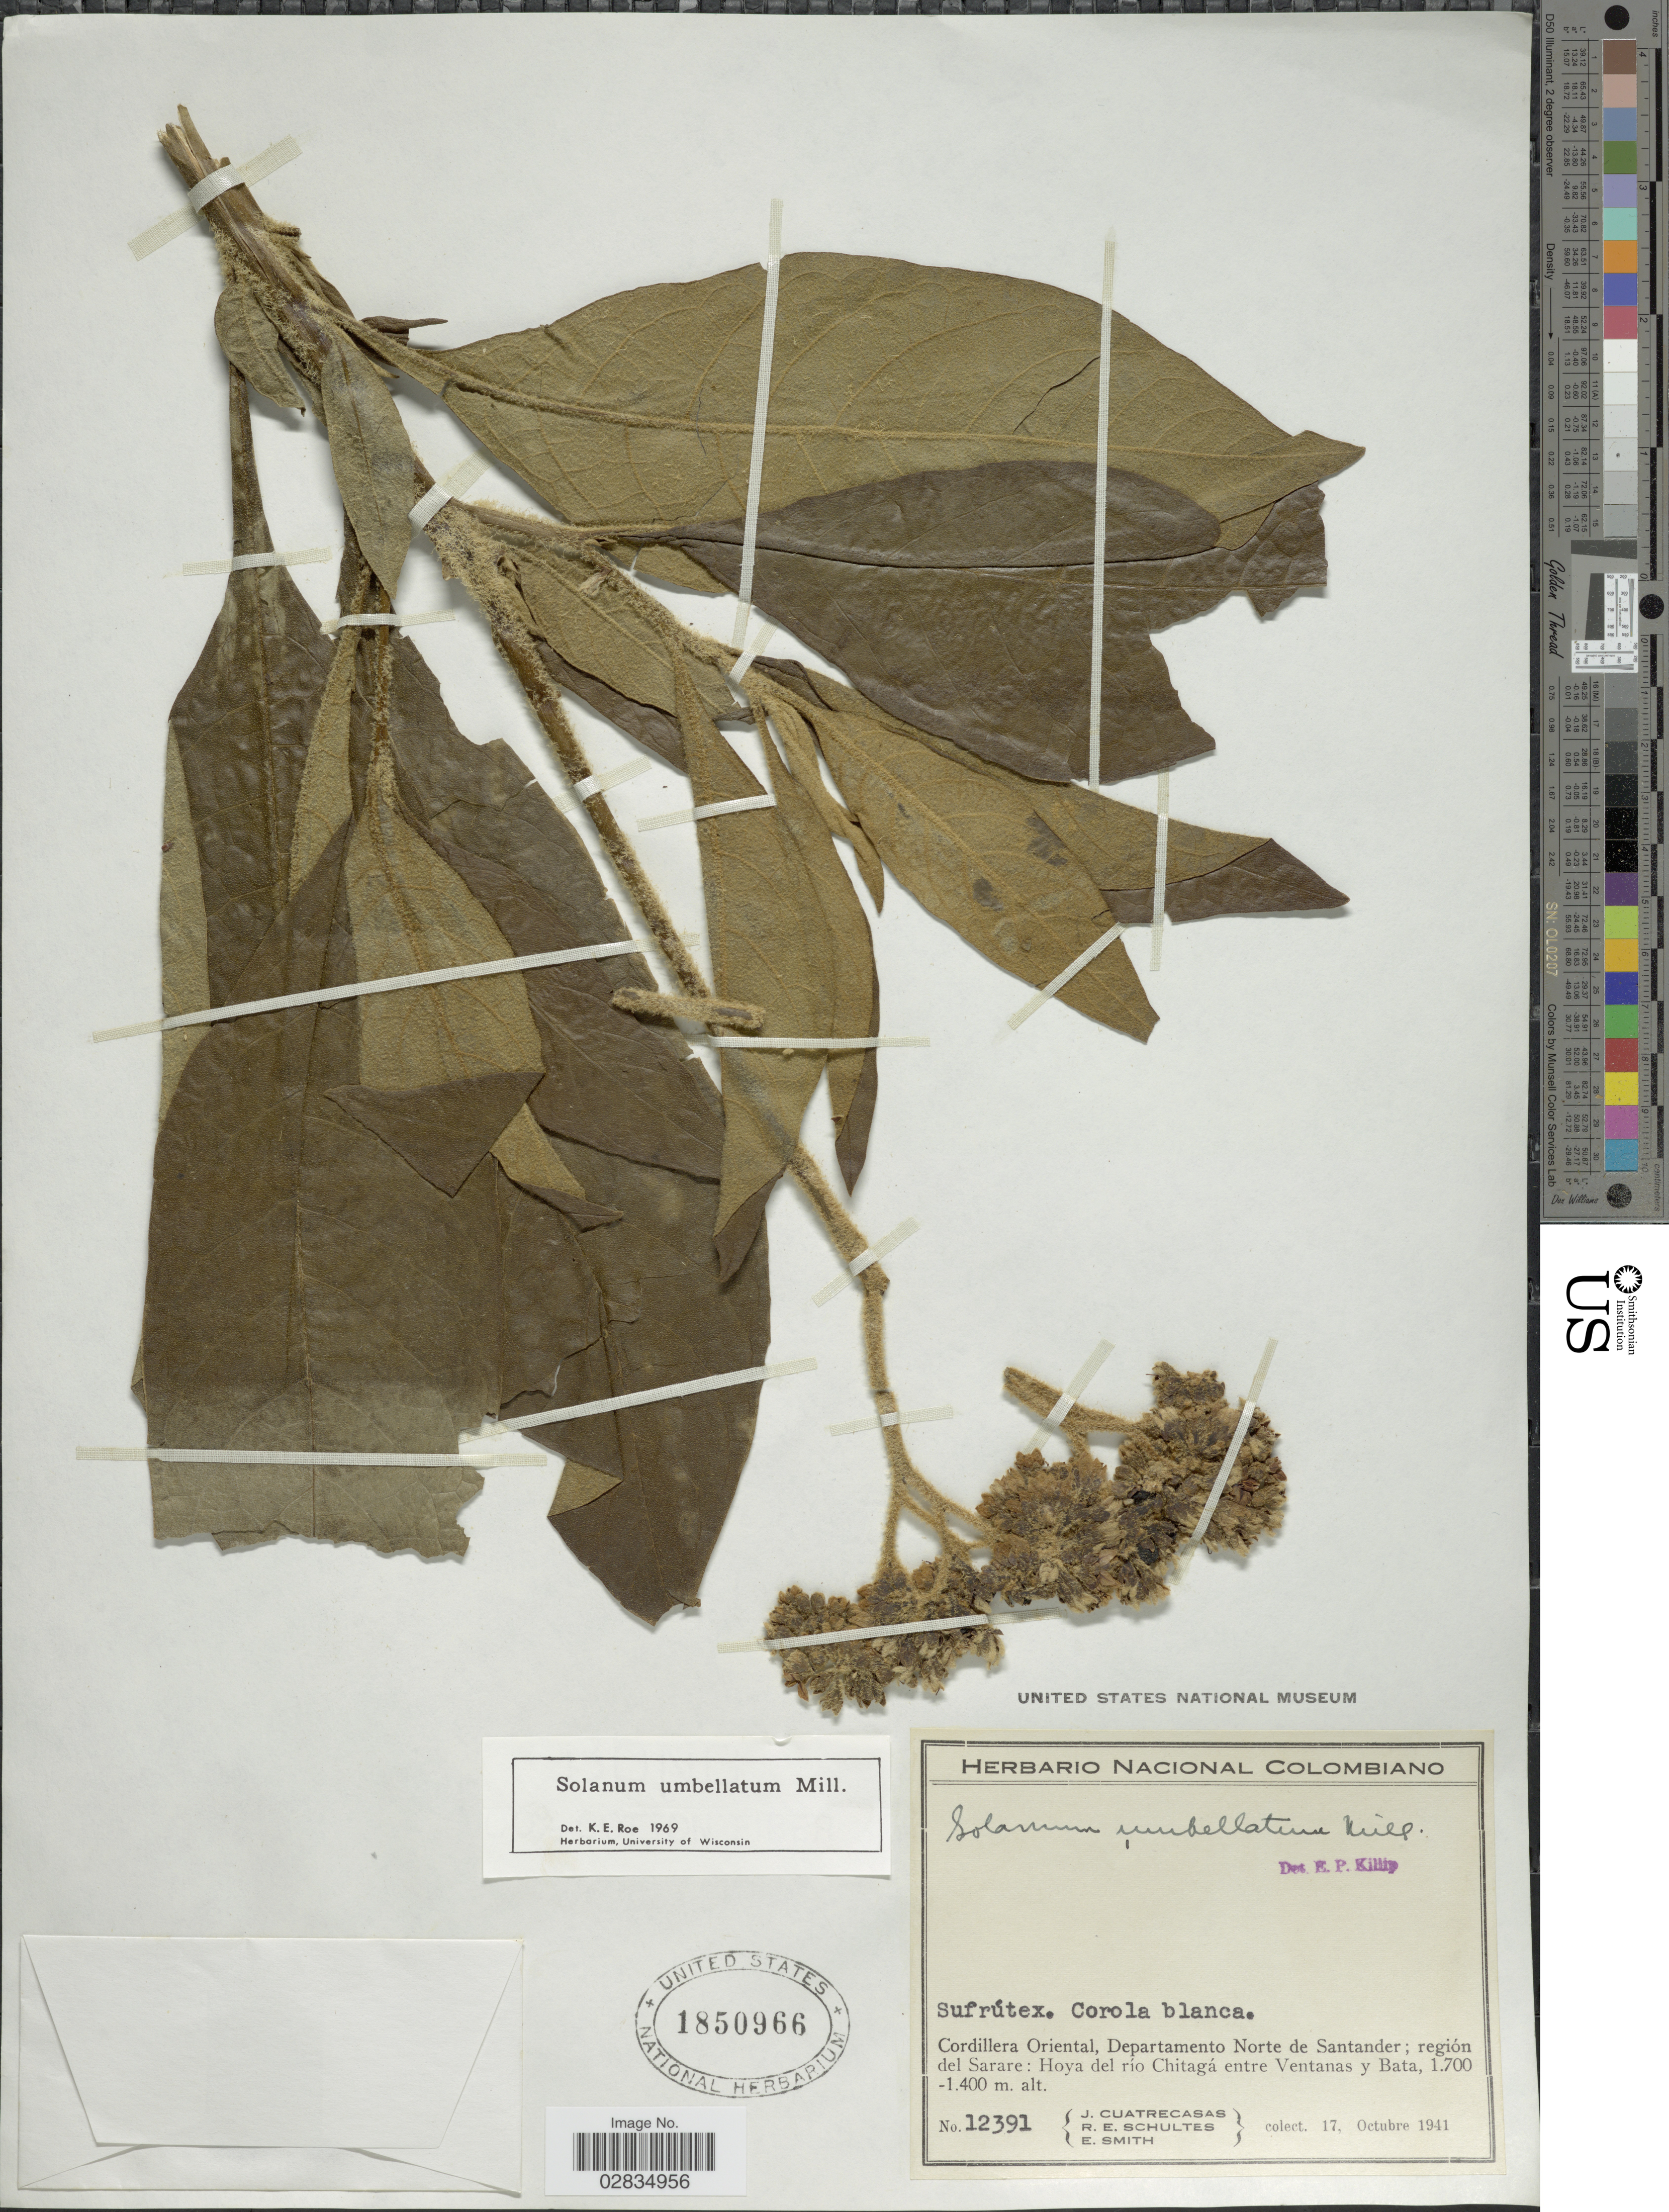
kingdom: Plantae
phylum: Tracheophyta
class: Magnoliopsida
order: Solanales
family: Solanaceae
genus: Solanum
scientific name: Solanum umbellatum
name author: Mill.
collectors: J. Cuatrecasas, R. E. Schultes & E. Smith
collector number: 12391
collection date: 1941-10-17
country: Colombia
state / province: Norte de Santander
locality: Cordillera Oriental, Departamento Norte de Santander; región del Sarare: Hoya del río Chitagá entre Ventanas y Bata.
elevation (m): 1400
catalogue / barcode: US 1850966